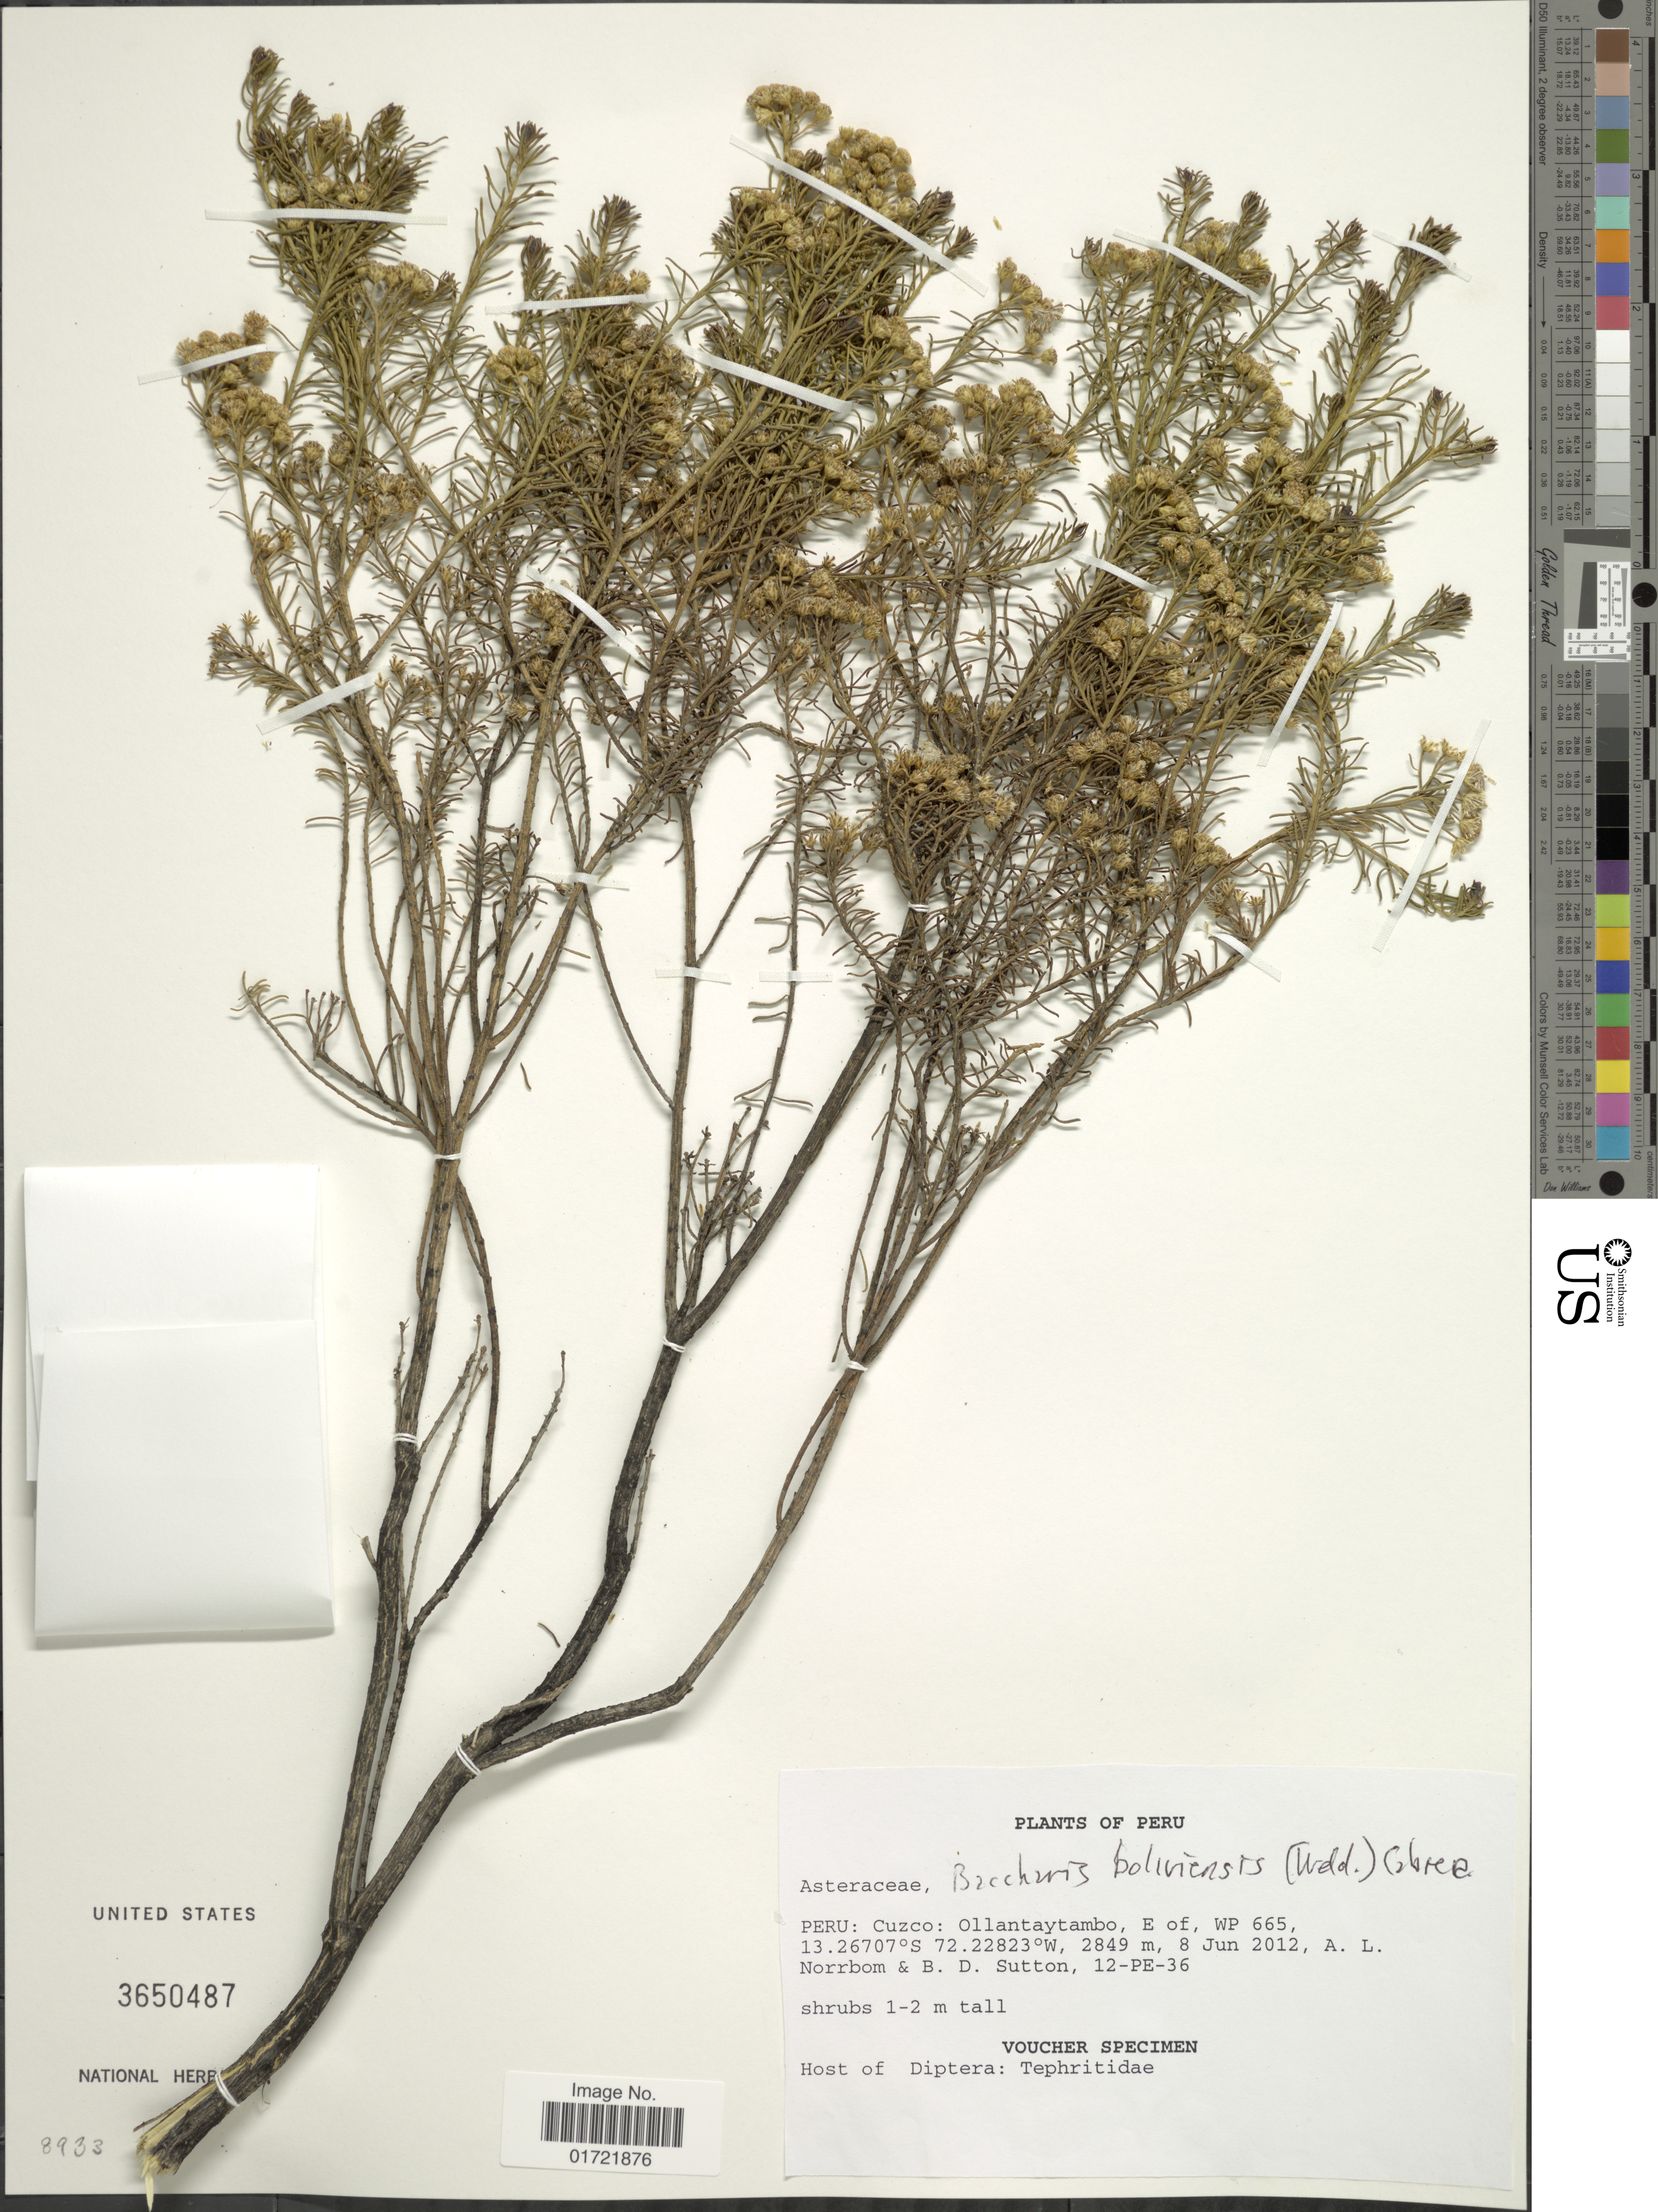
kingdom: Plantae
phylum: Tracheophyta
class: Magnoliopsida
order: Asterales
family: Asteraceae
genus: Baccharis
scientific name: Baccharis bolivensis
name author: (Wedd.) Cabrera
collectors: A. L. Norrbom & B. Sutton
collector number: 12-PE-36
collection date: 2012-06-08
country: Peru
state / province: Cusco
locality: Ollantaytambo. Cuzco, E of WP 665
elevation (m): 2849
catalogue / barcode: US 3650487